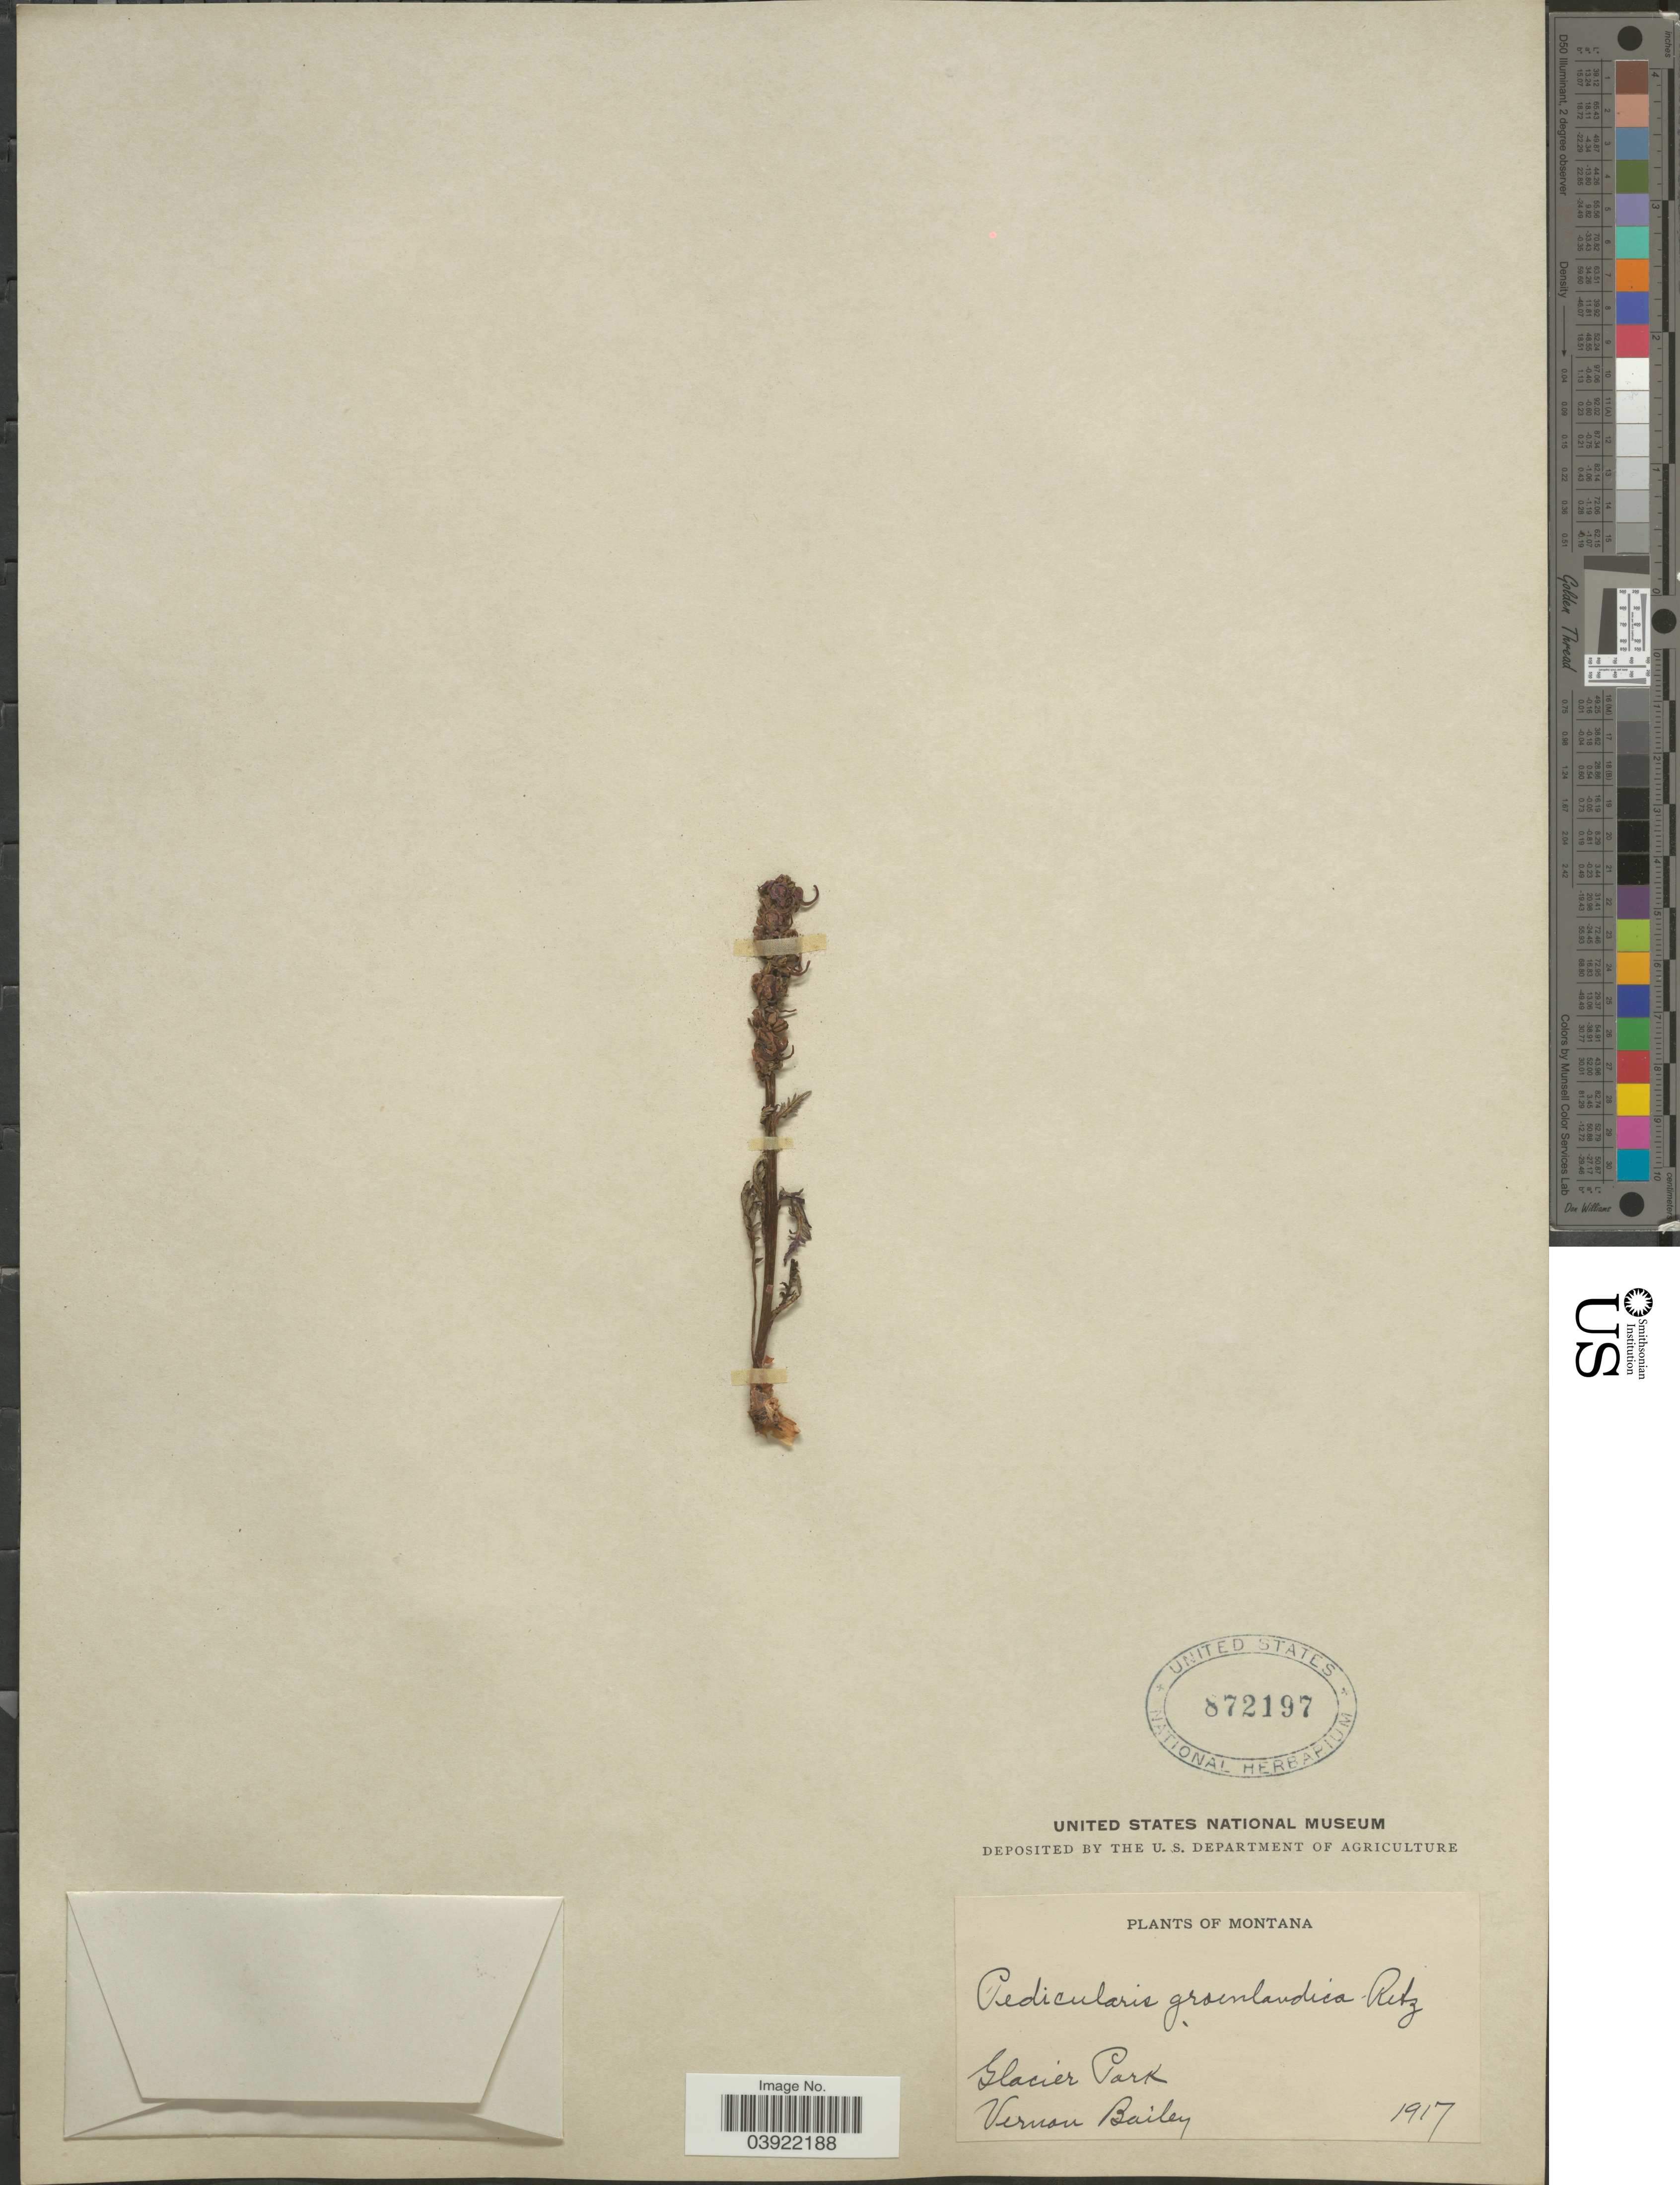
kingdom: Plantae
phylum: Tracheophyta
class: Magnoliopsida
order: Lamiales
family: Orobanchaceae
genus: Pedicularis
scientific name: Pedicularis groenlandica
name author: Retz.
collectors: V. O. Bailey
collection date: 1917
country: United States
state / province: Montana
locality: Glacier Park.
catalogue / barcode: US 872197